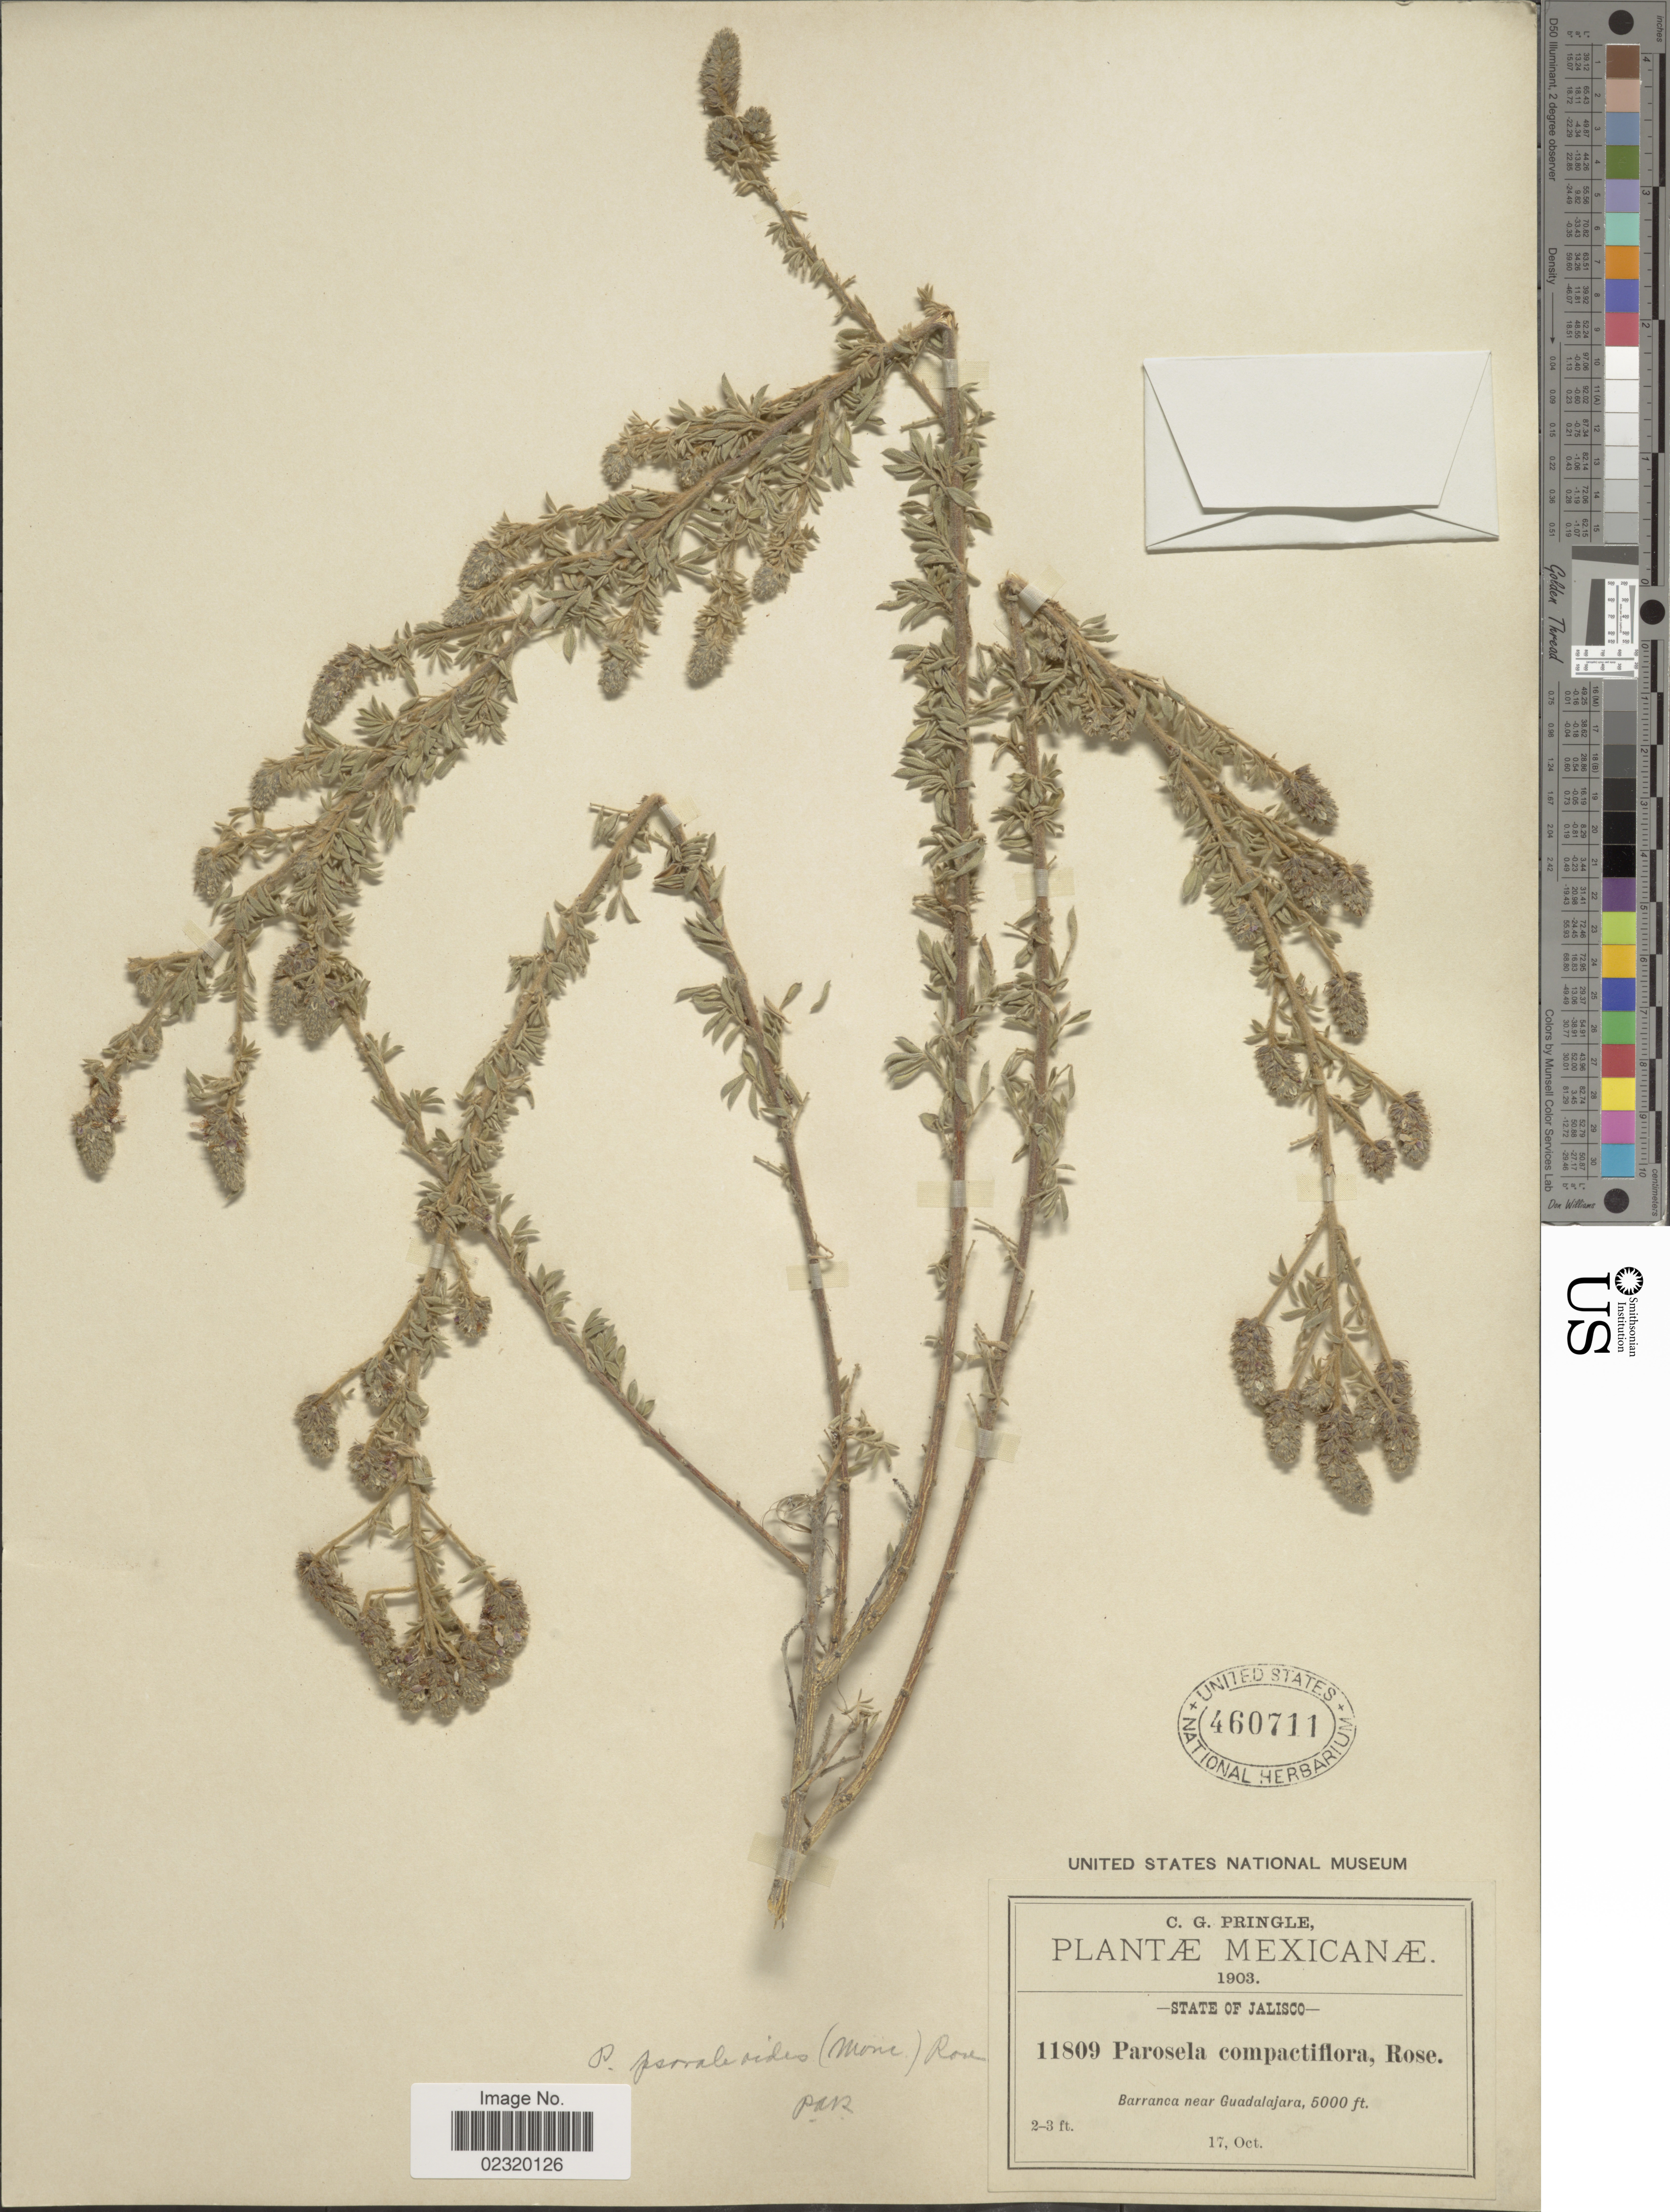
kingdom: Plantae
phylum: Tracheophyta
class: Magnoliopsida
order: Fabales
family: Fabaceae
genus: Dalea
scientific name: Dalea tomentosa var. psoraleoides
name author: (Moric.) Barneby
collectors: C. G. Pringle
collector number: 11809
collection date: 1903-10-17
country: Mexico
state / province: Jalisco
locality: Barranca near Guadalajara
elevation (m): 1524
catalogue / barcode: US 460711